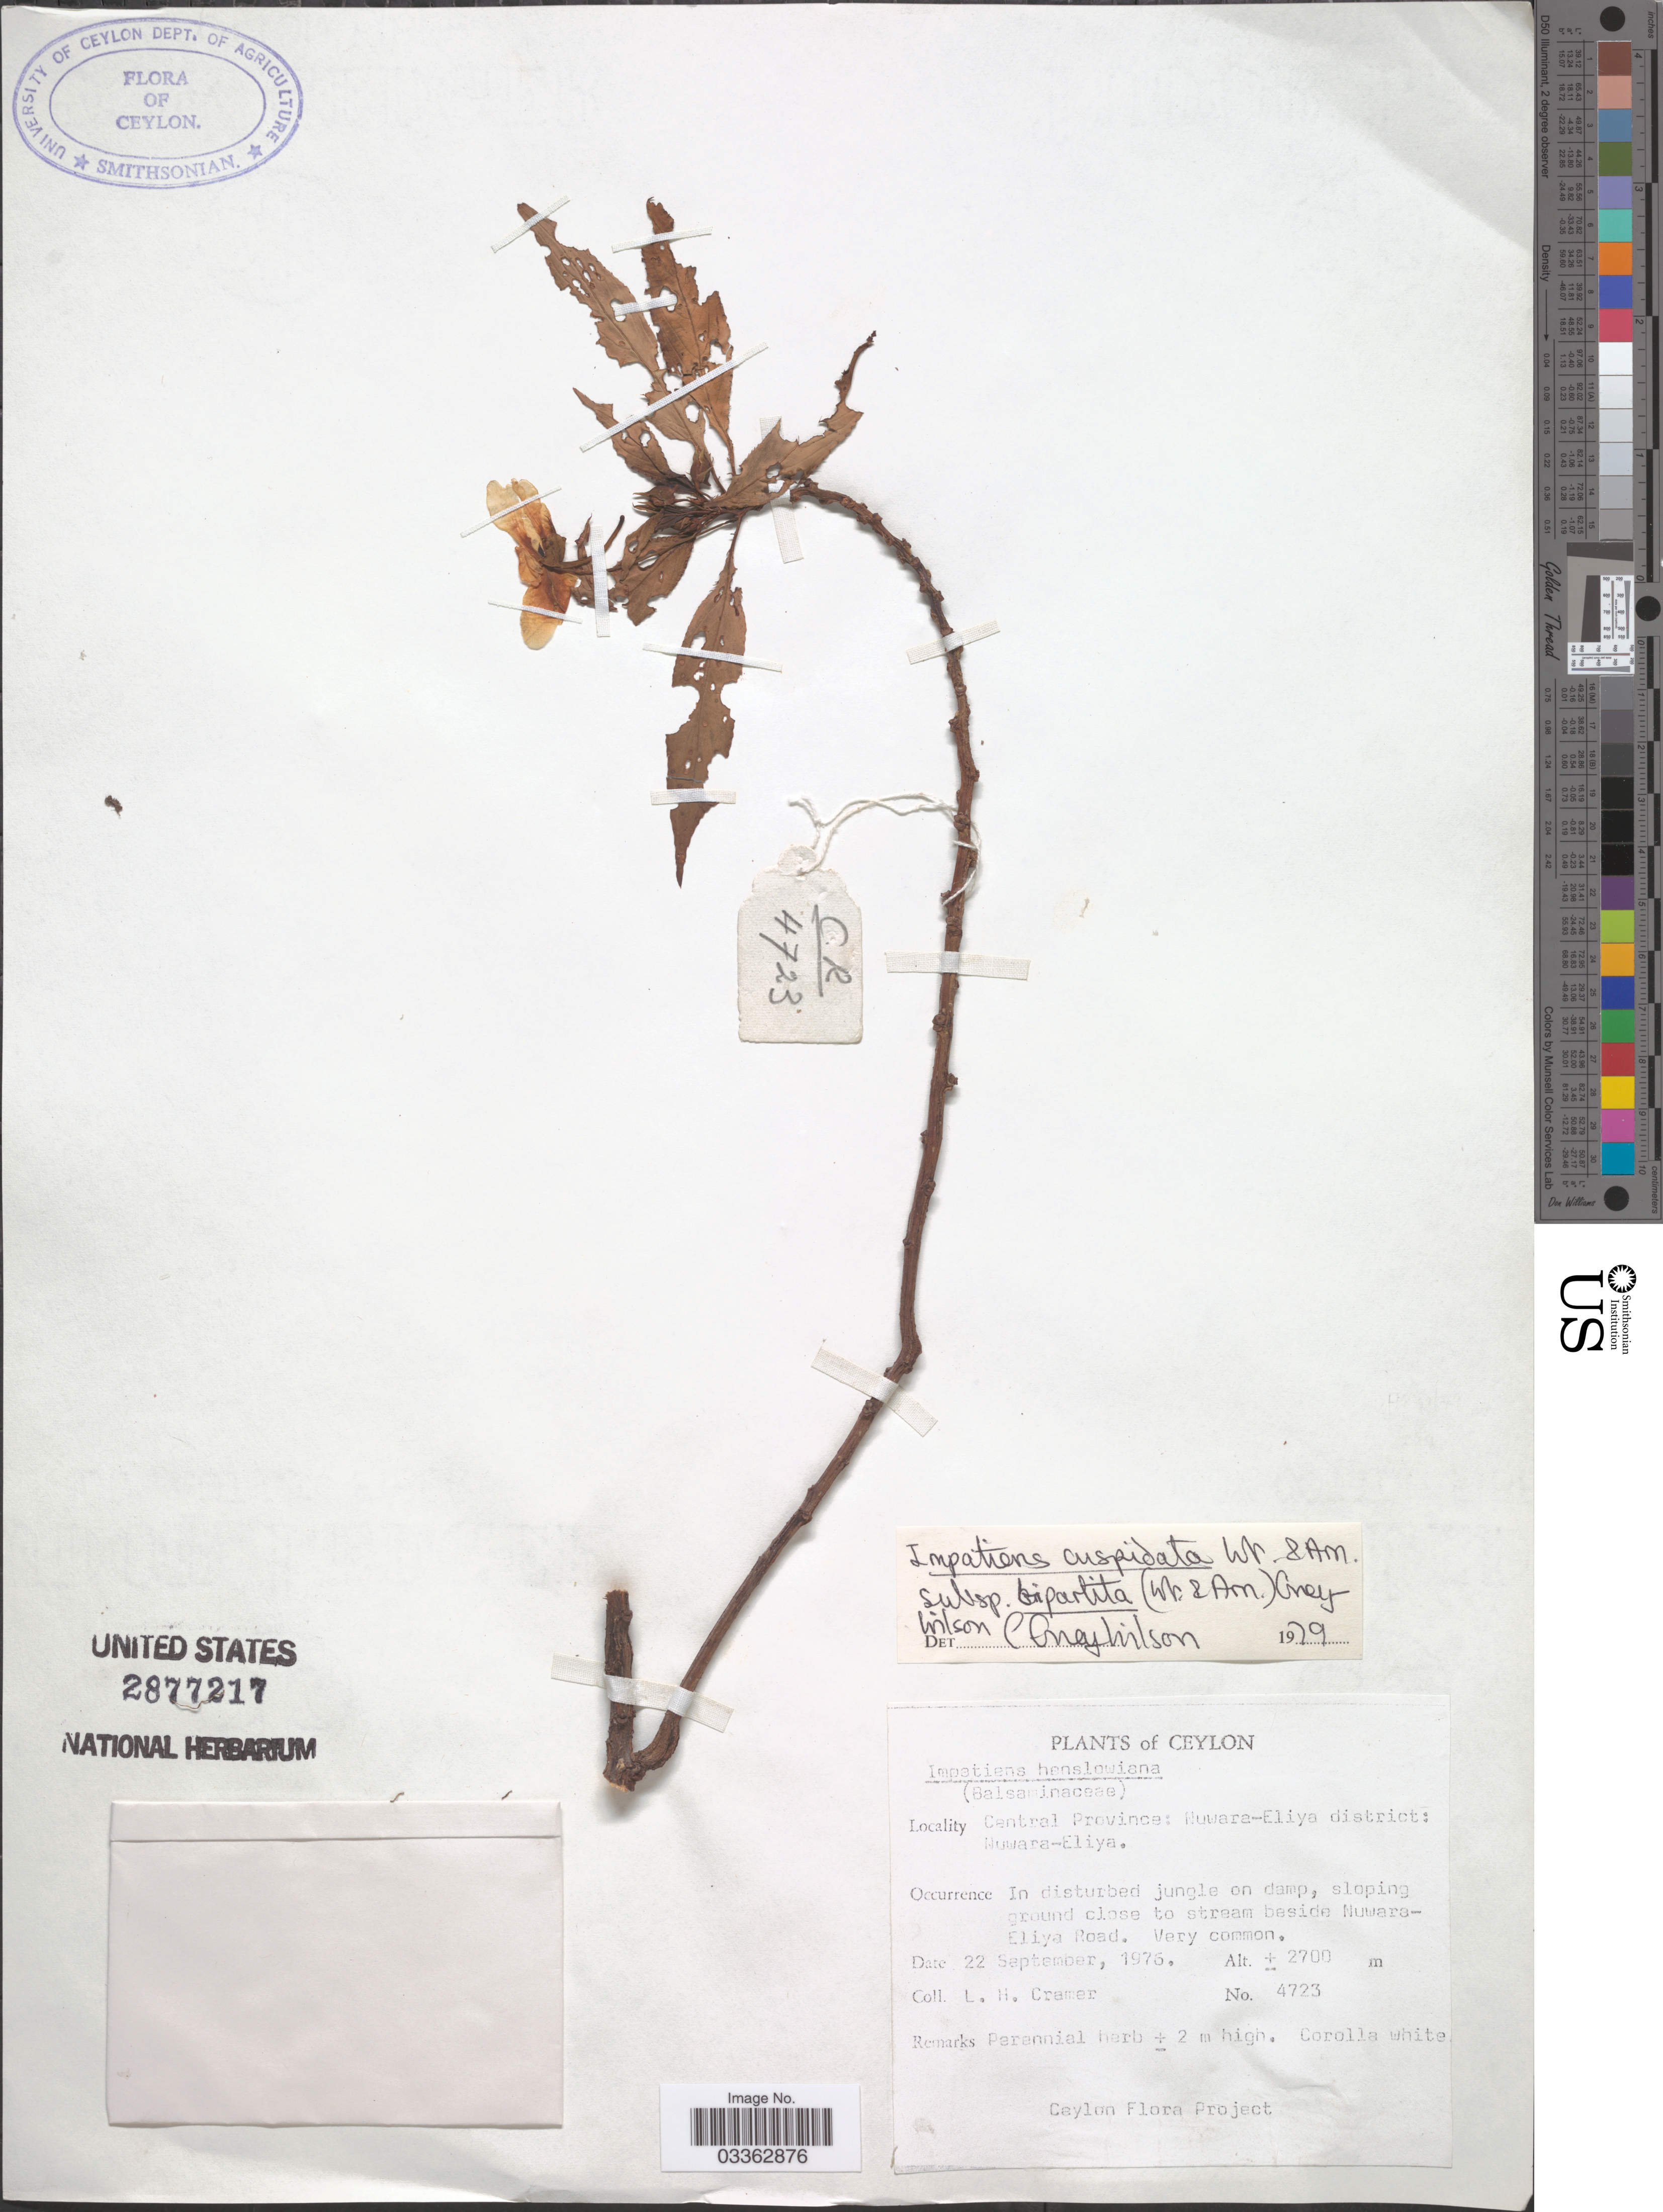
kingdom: Plantae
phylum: Tracheophyta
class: Magnoliopsida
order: Ericales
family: Balsaminaceae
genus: Impatiens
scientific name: Impatiens cuspidata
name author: Wight & Arn.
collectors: L. H. Cramer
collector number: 4723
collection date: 1976-09-22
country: Sri Lanka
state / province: Central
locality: Ceylon. Nuwara Eliya district: Nuwara Eliya. Sloping ground close to stream beside Nuwara Eliya Road.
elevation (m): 2700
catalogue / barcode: US 2877217